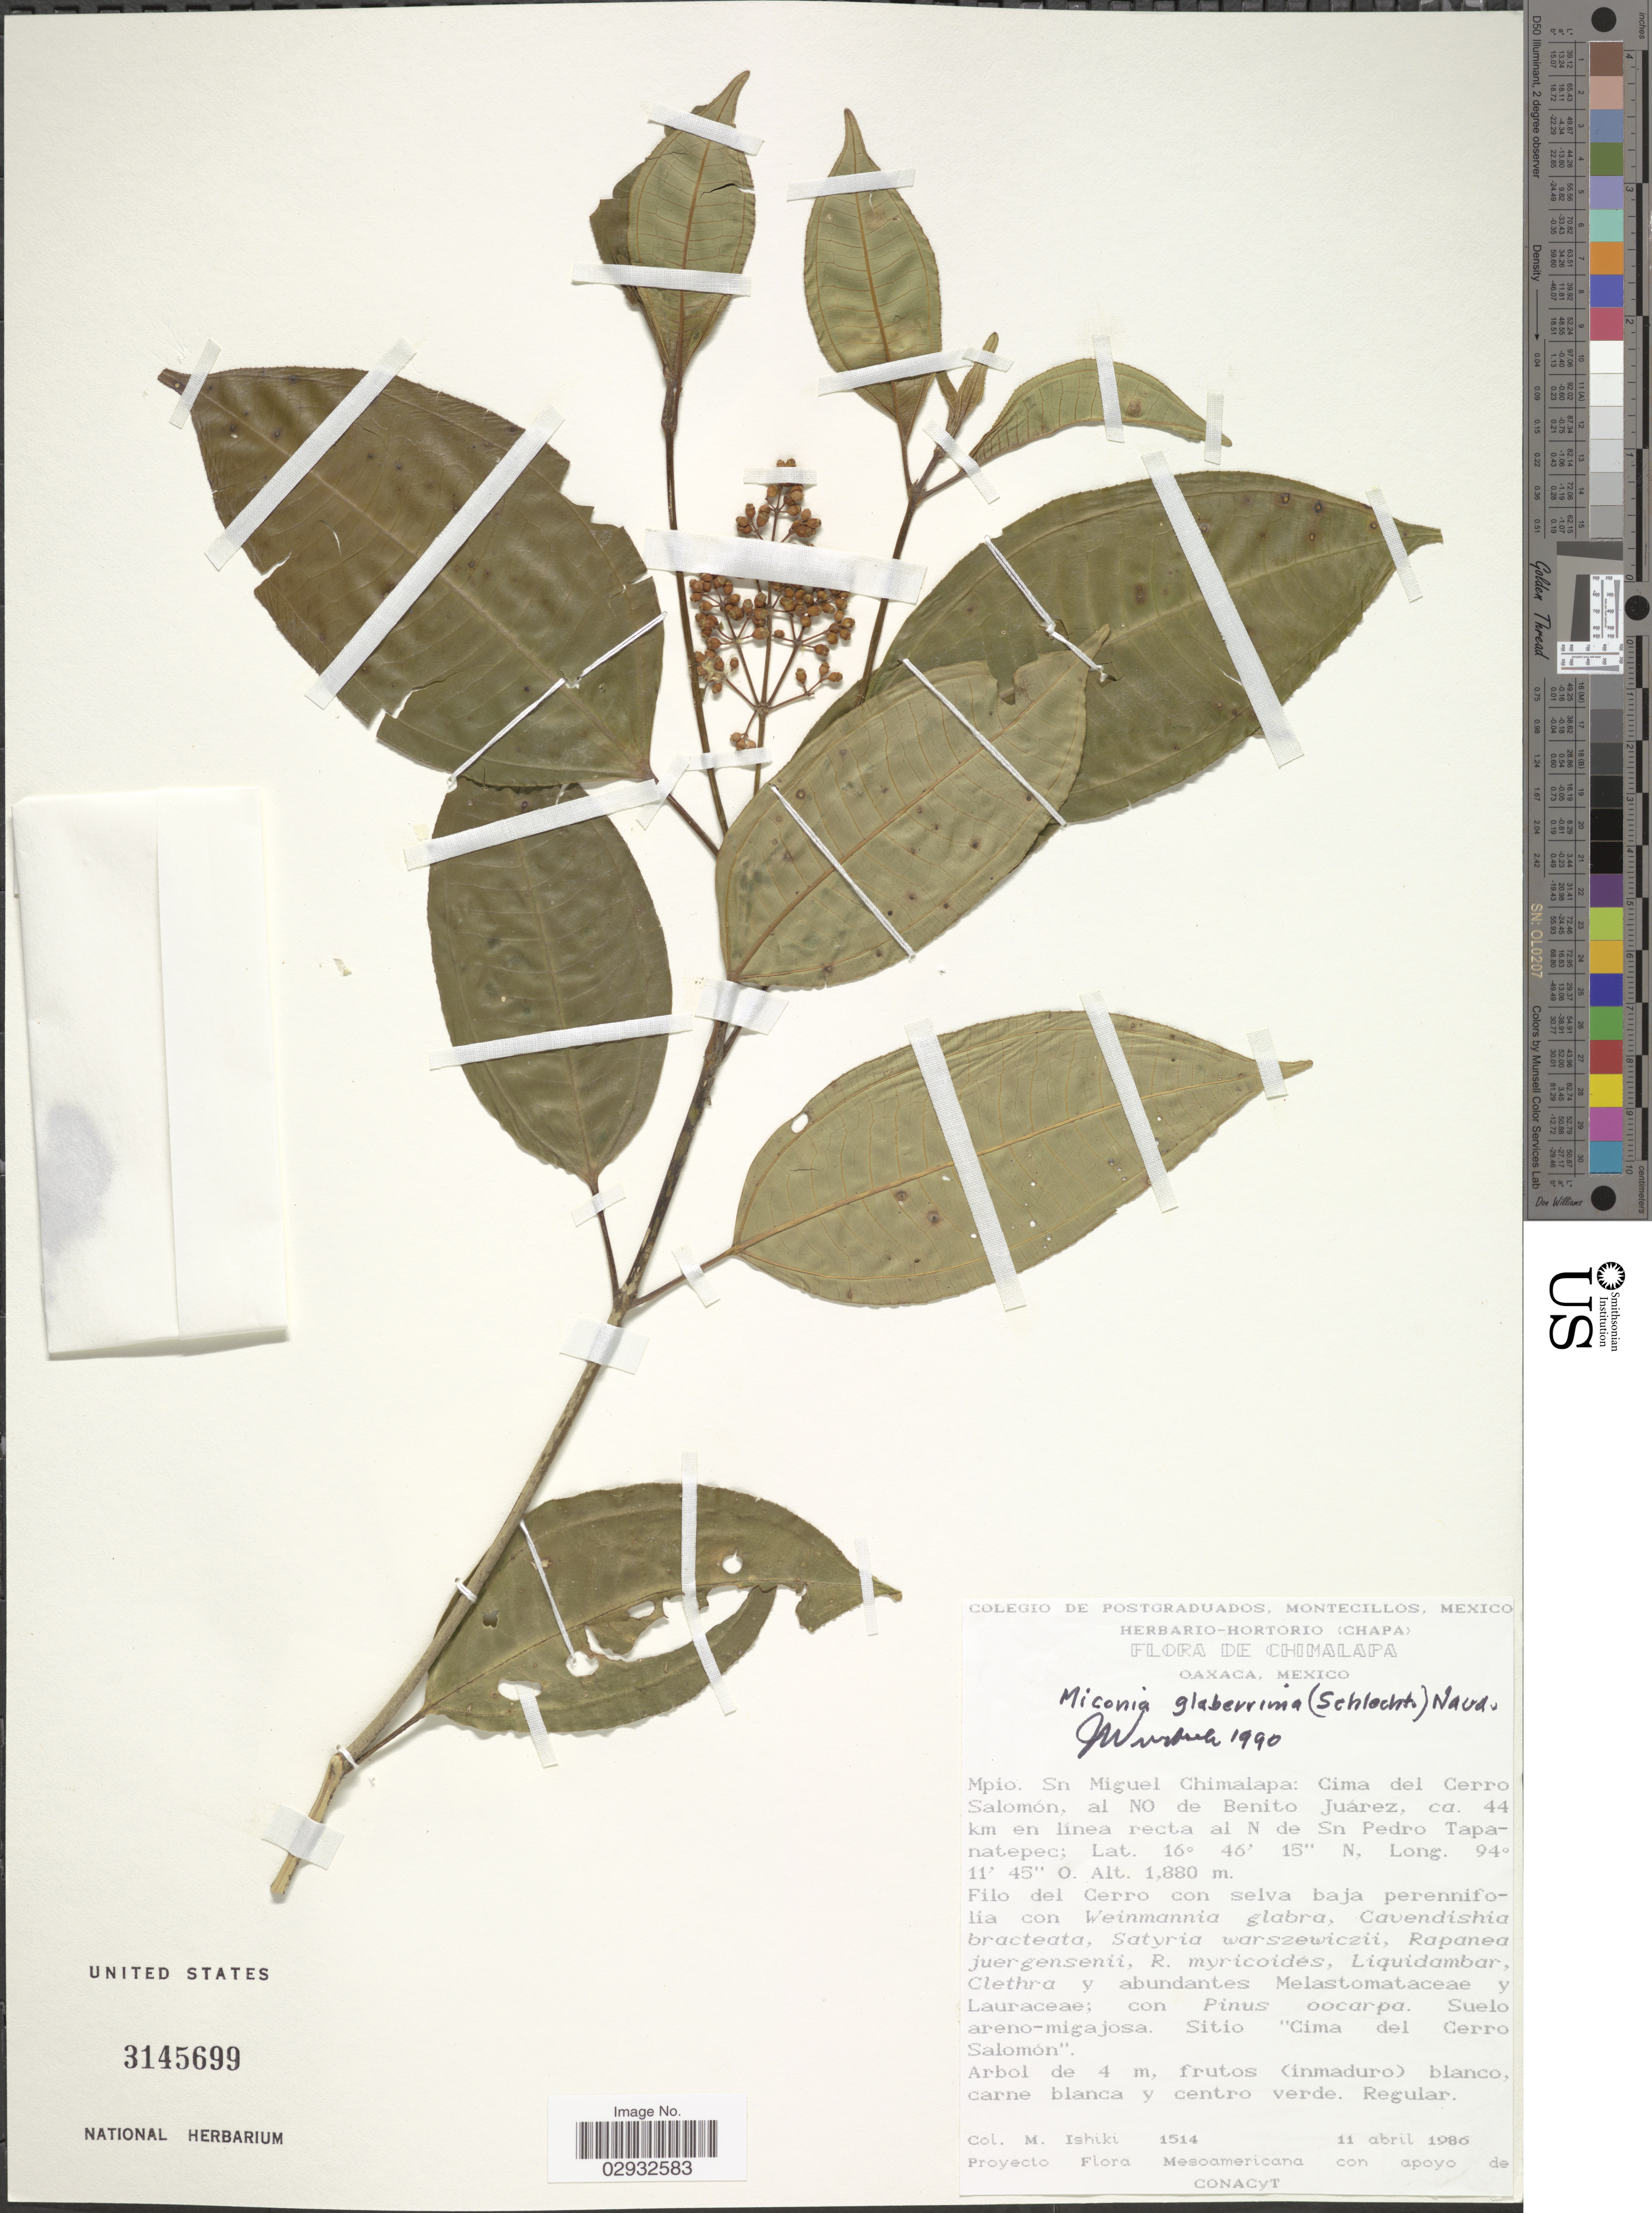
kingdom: Plantae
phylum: Tracheophyta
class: Magnoliopsida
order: Myrtales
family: Melastomataceae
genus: Miconia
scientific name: Miconia glaberrima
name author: (Schltdl.) Naudin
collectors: M. Ishiki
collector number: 1514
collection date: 1986-04-11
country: Mexico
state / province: Oaxaca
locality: Chimalapa. Mpio. Sn Miguel Chimalapa: Cima del Cerro Salomón, al NO de Benito Juárez, ca. 44 km en línea recta al N de Sn Pedro Tapanatepec.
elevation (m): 1800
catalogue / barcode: US 3145699